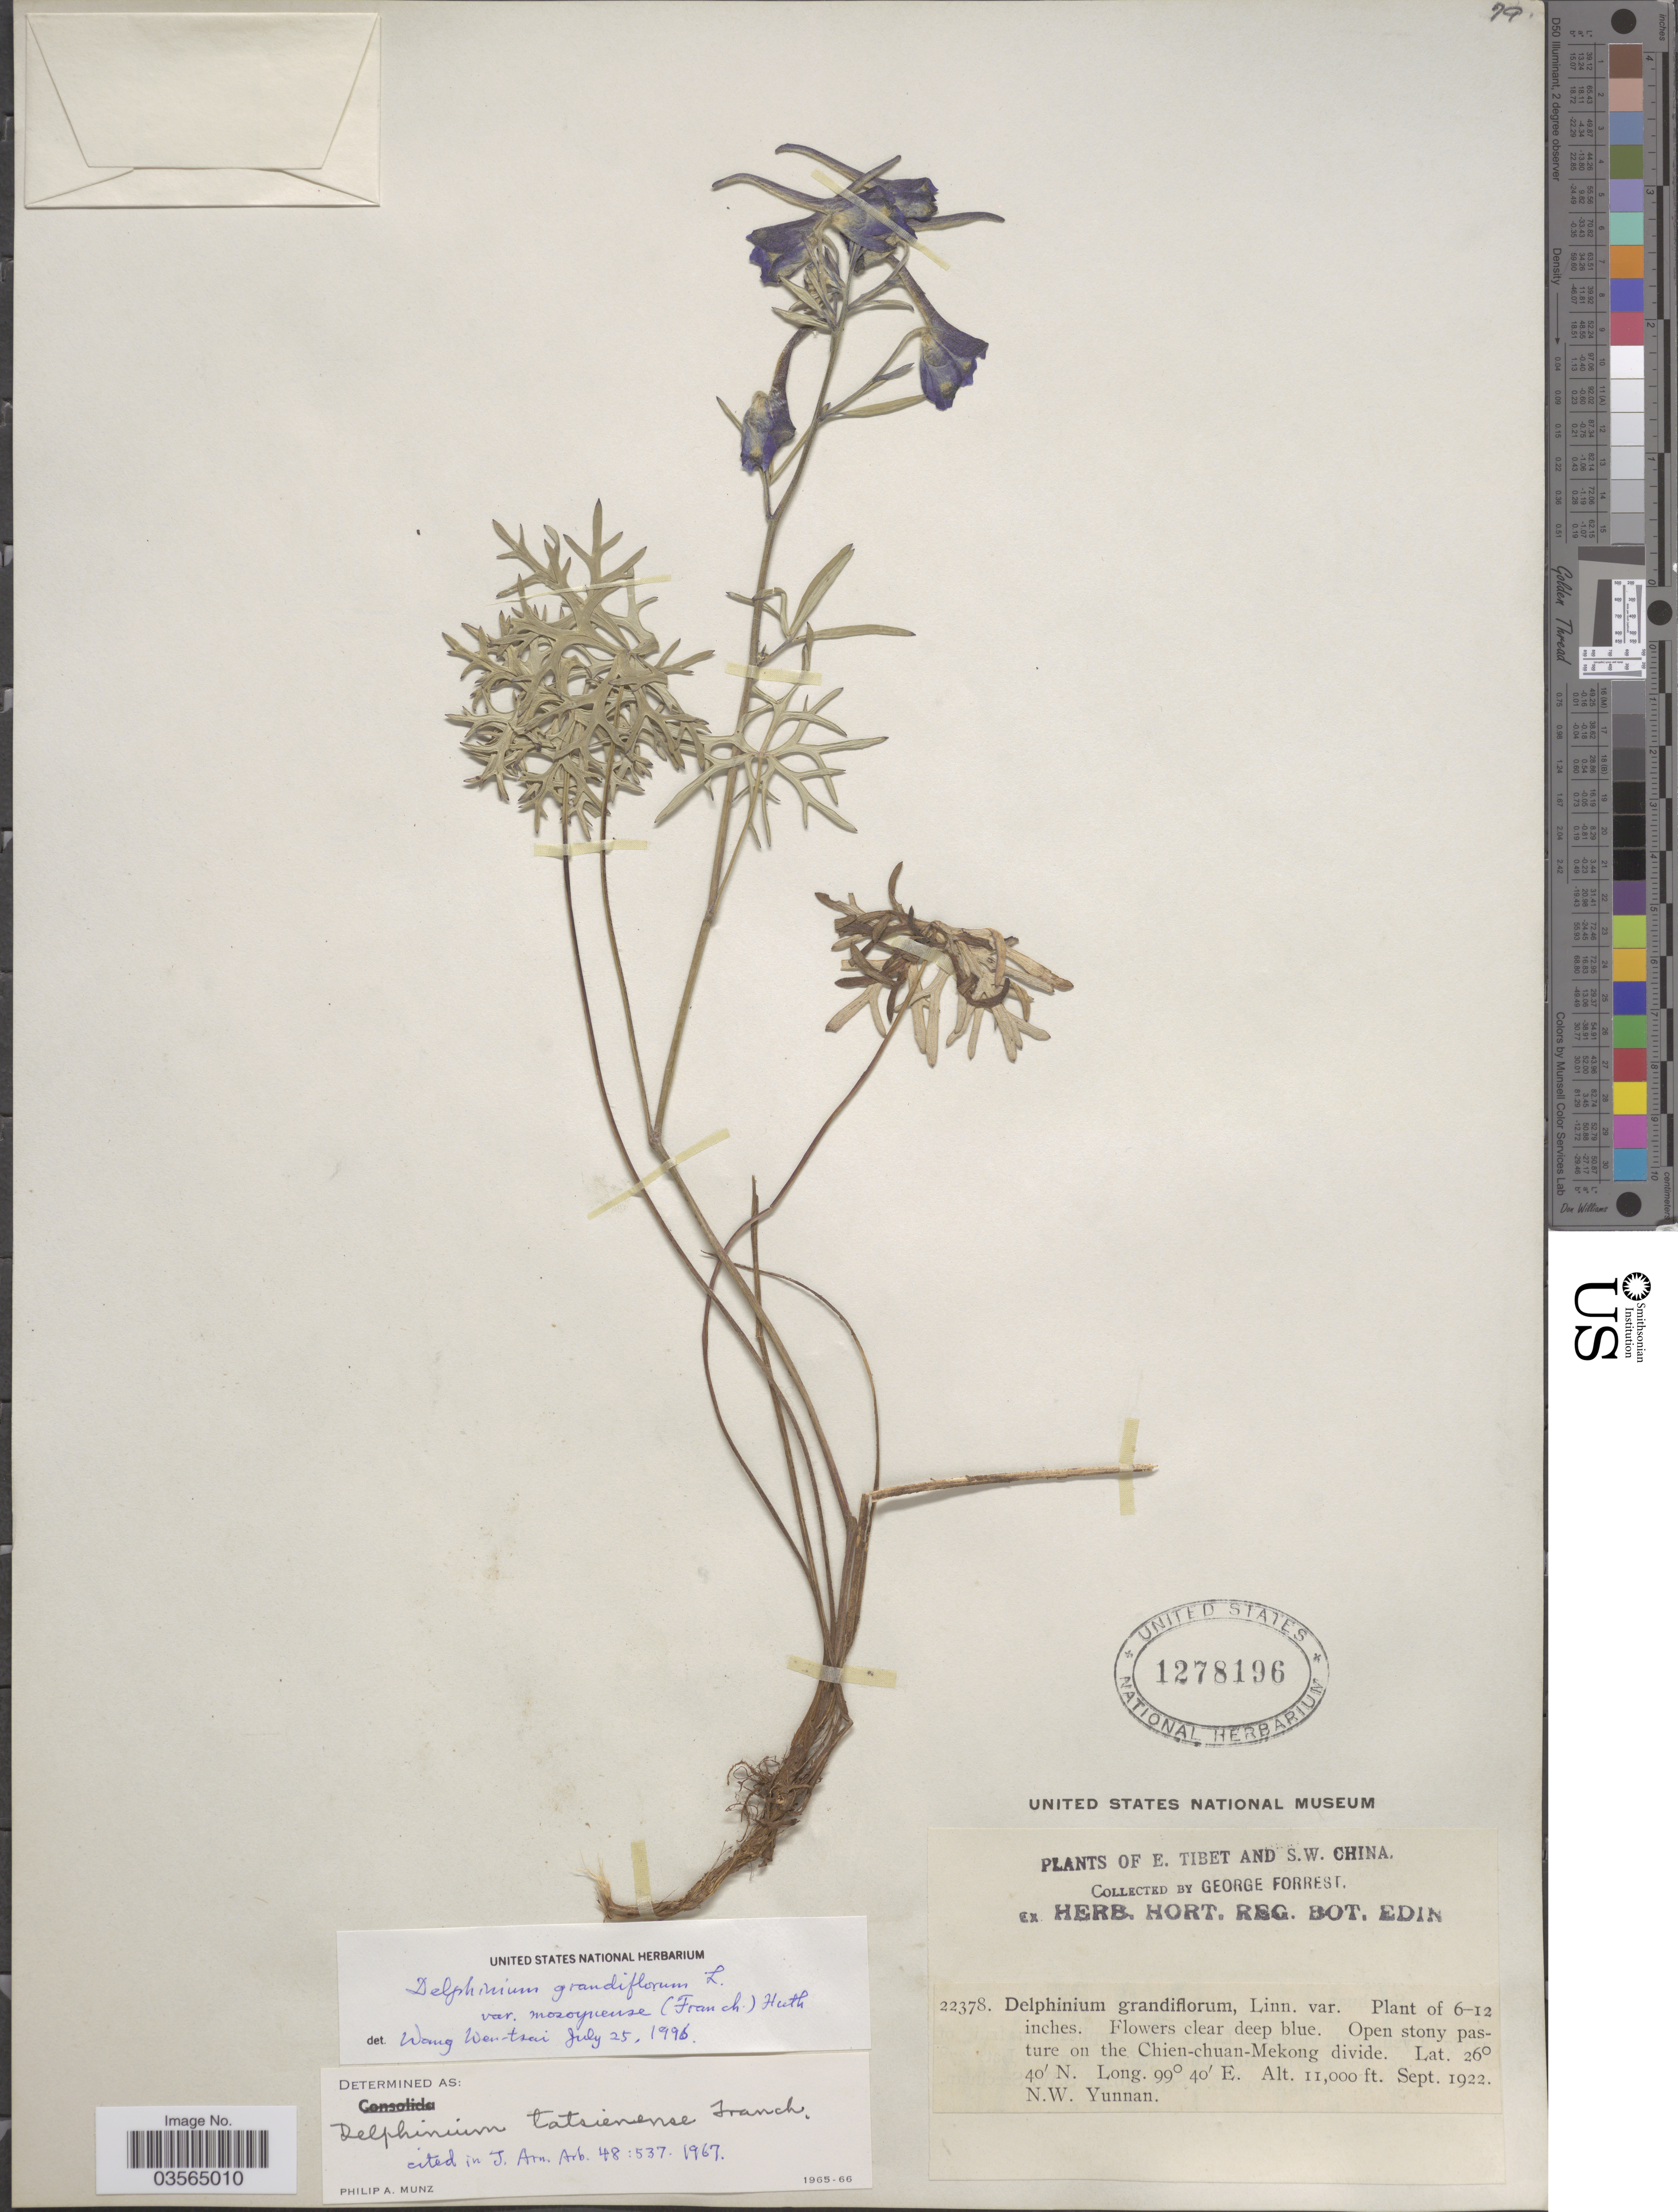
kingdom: Plantae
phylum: Tracheophyta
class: Magnoliopsida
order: Ranunculales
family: Ranunculaceae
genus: Delphinium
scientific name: Delphinium grandiflorum var. mosoynense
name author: (Franch.) Huth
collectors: G. Forrest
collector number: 22378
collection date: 1922-09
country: China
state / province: Yunnan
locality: S. W. China. Open stony pasture on the Chien-chuan-Mekong divide. N. W. Yunnan.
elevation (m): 3353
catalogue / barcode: US 1278196